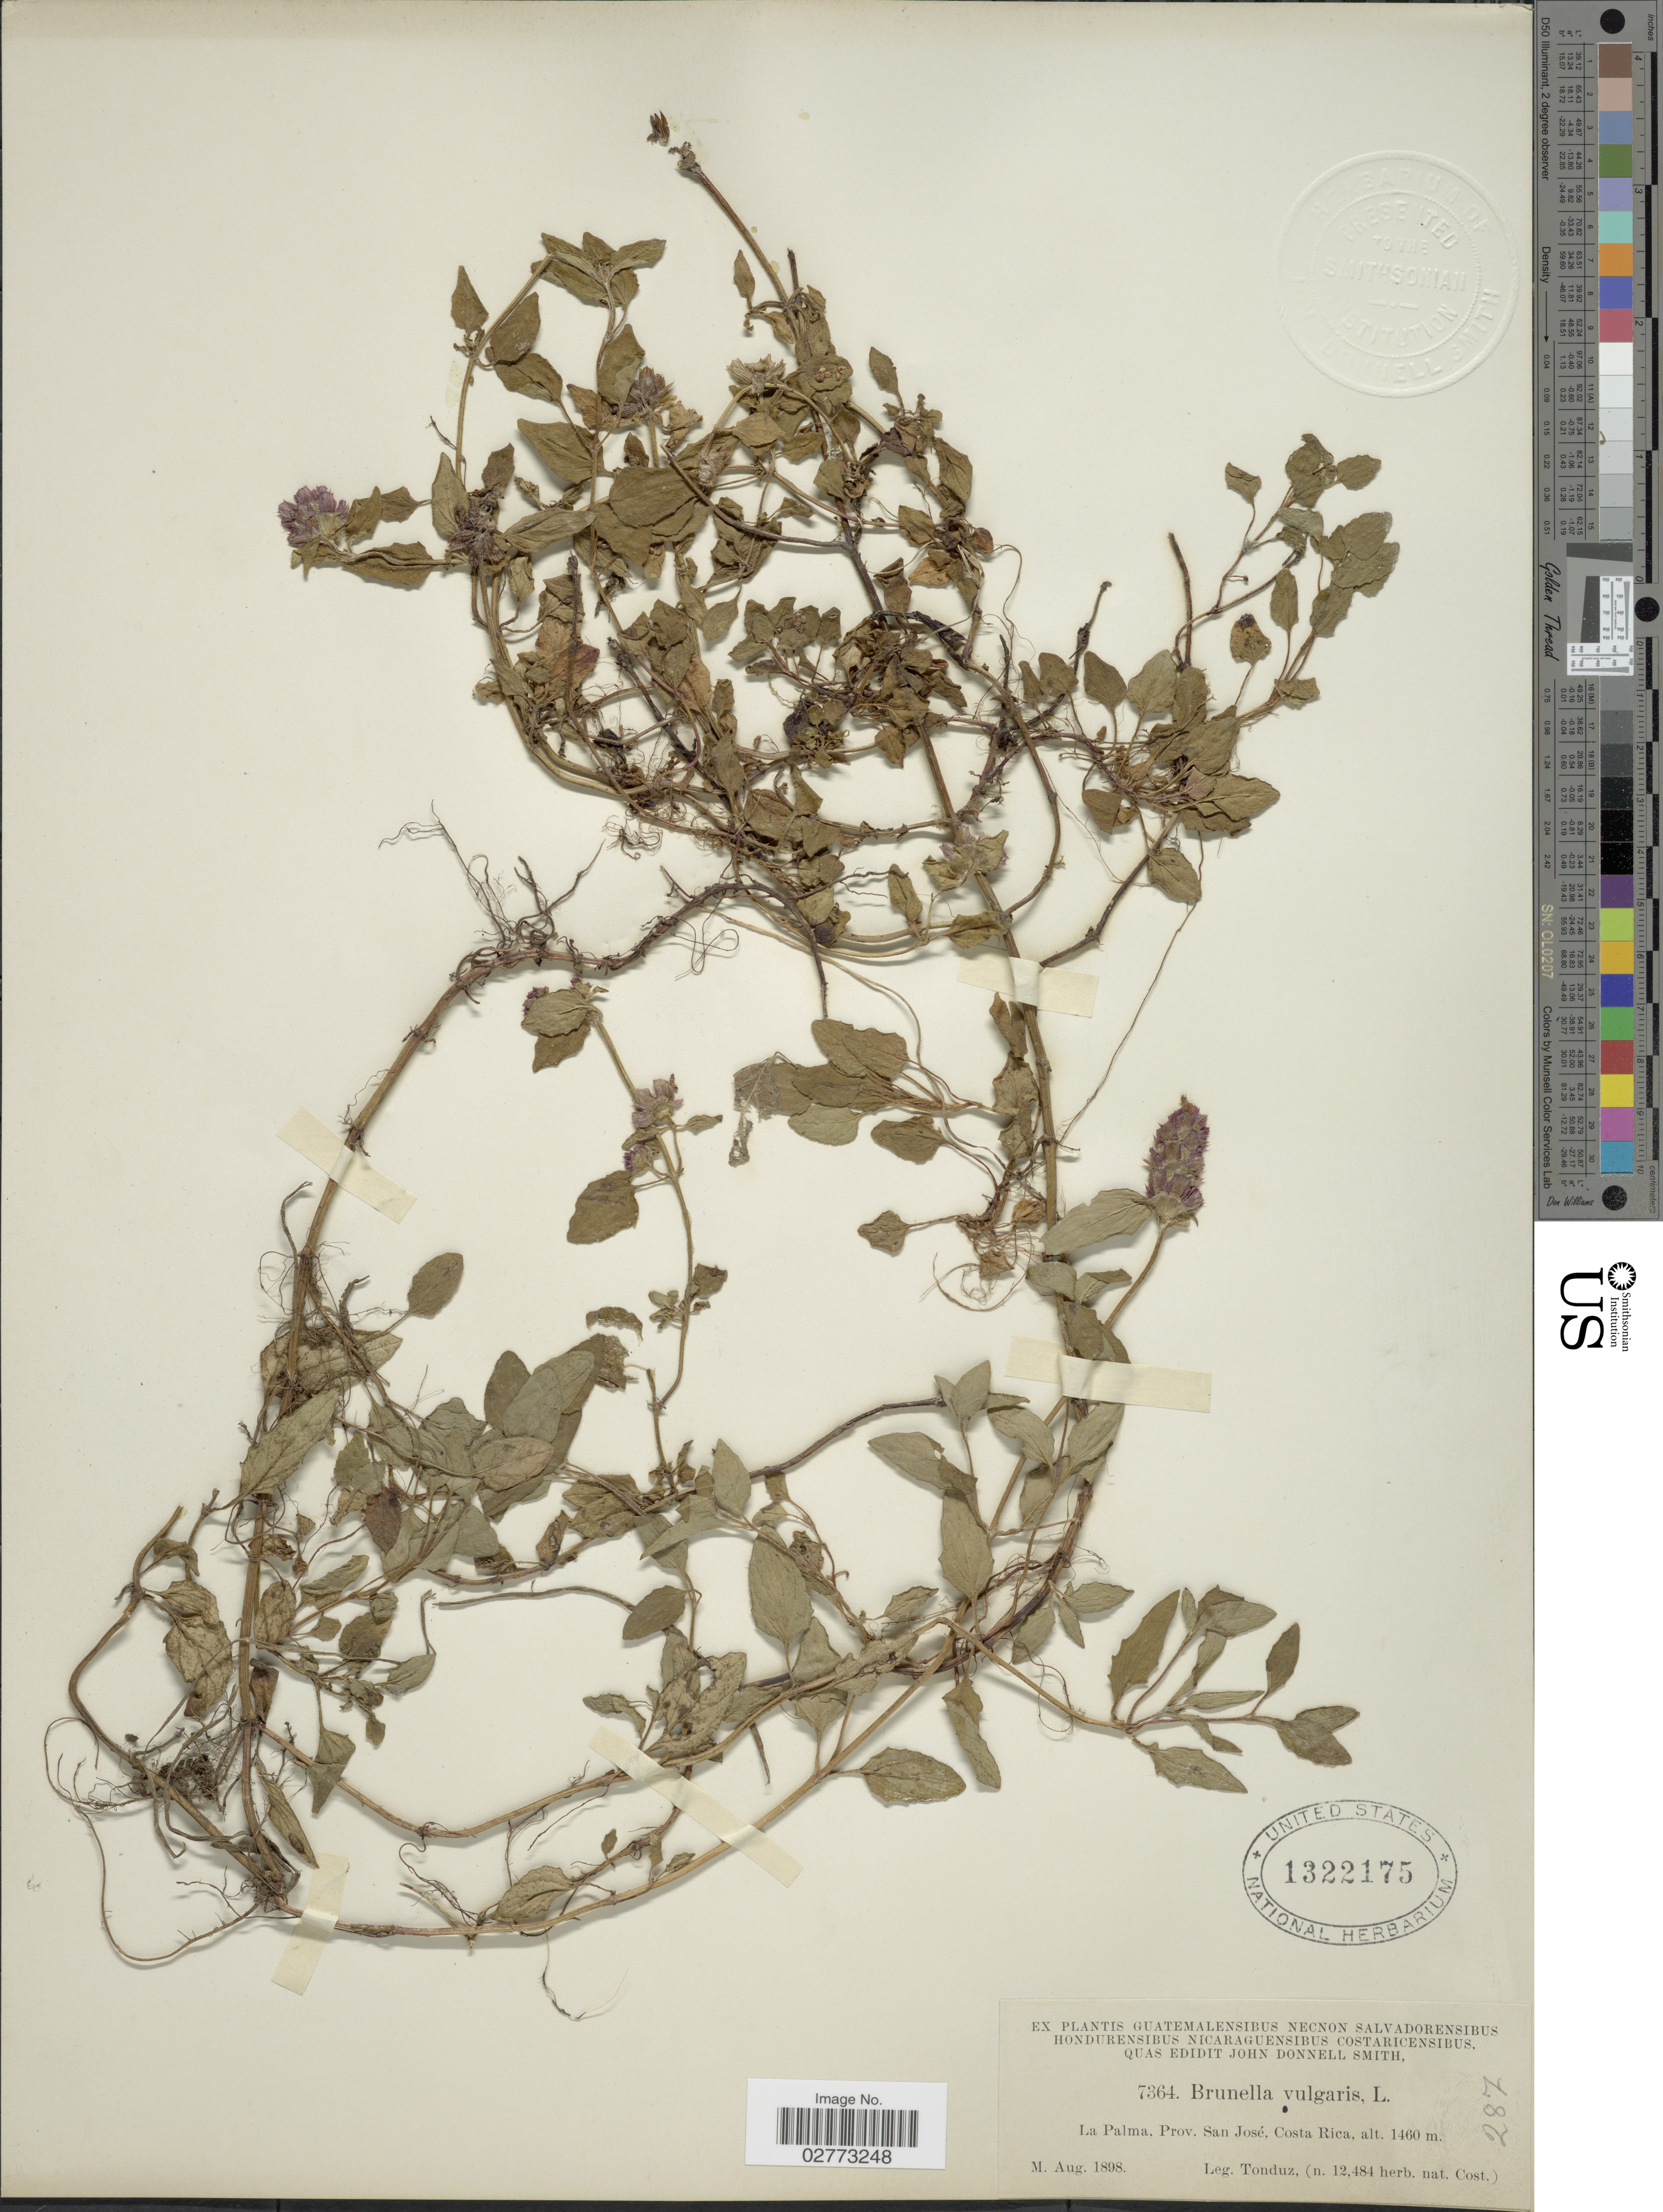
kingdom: Plantae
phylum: Tracheophyta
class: Magnoliopsida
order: Lamiales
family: Lamiaceae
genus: Prunella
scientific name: Prunella vulgaris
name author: L.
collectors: Tonduz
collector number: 7364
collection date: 1898-08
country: Costa Rica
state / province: San José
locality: La Palma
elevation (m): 1460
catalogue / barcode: US 1322175